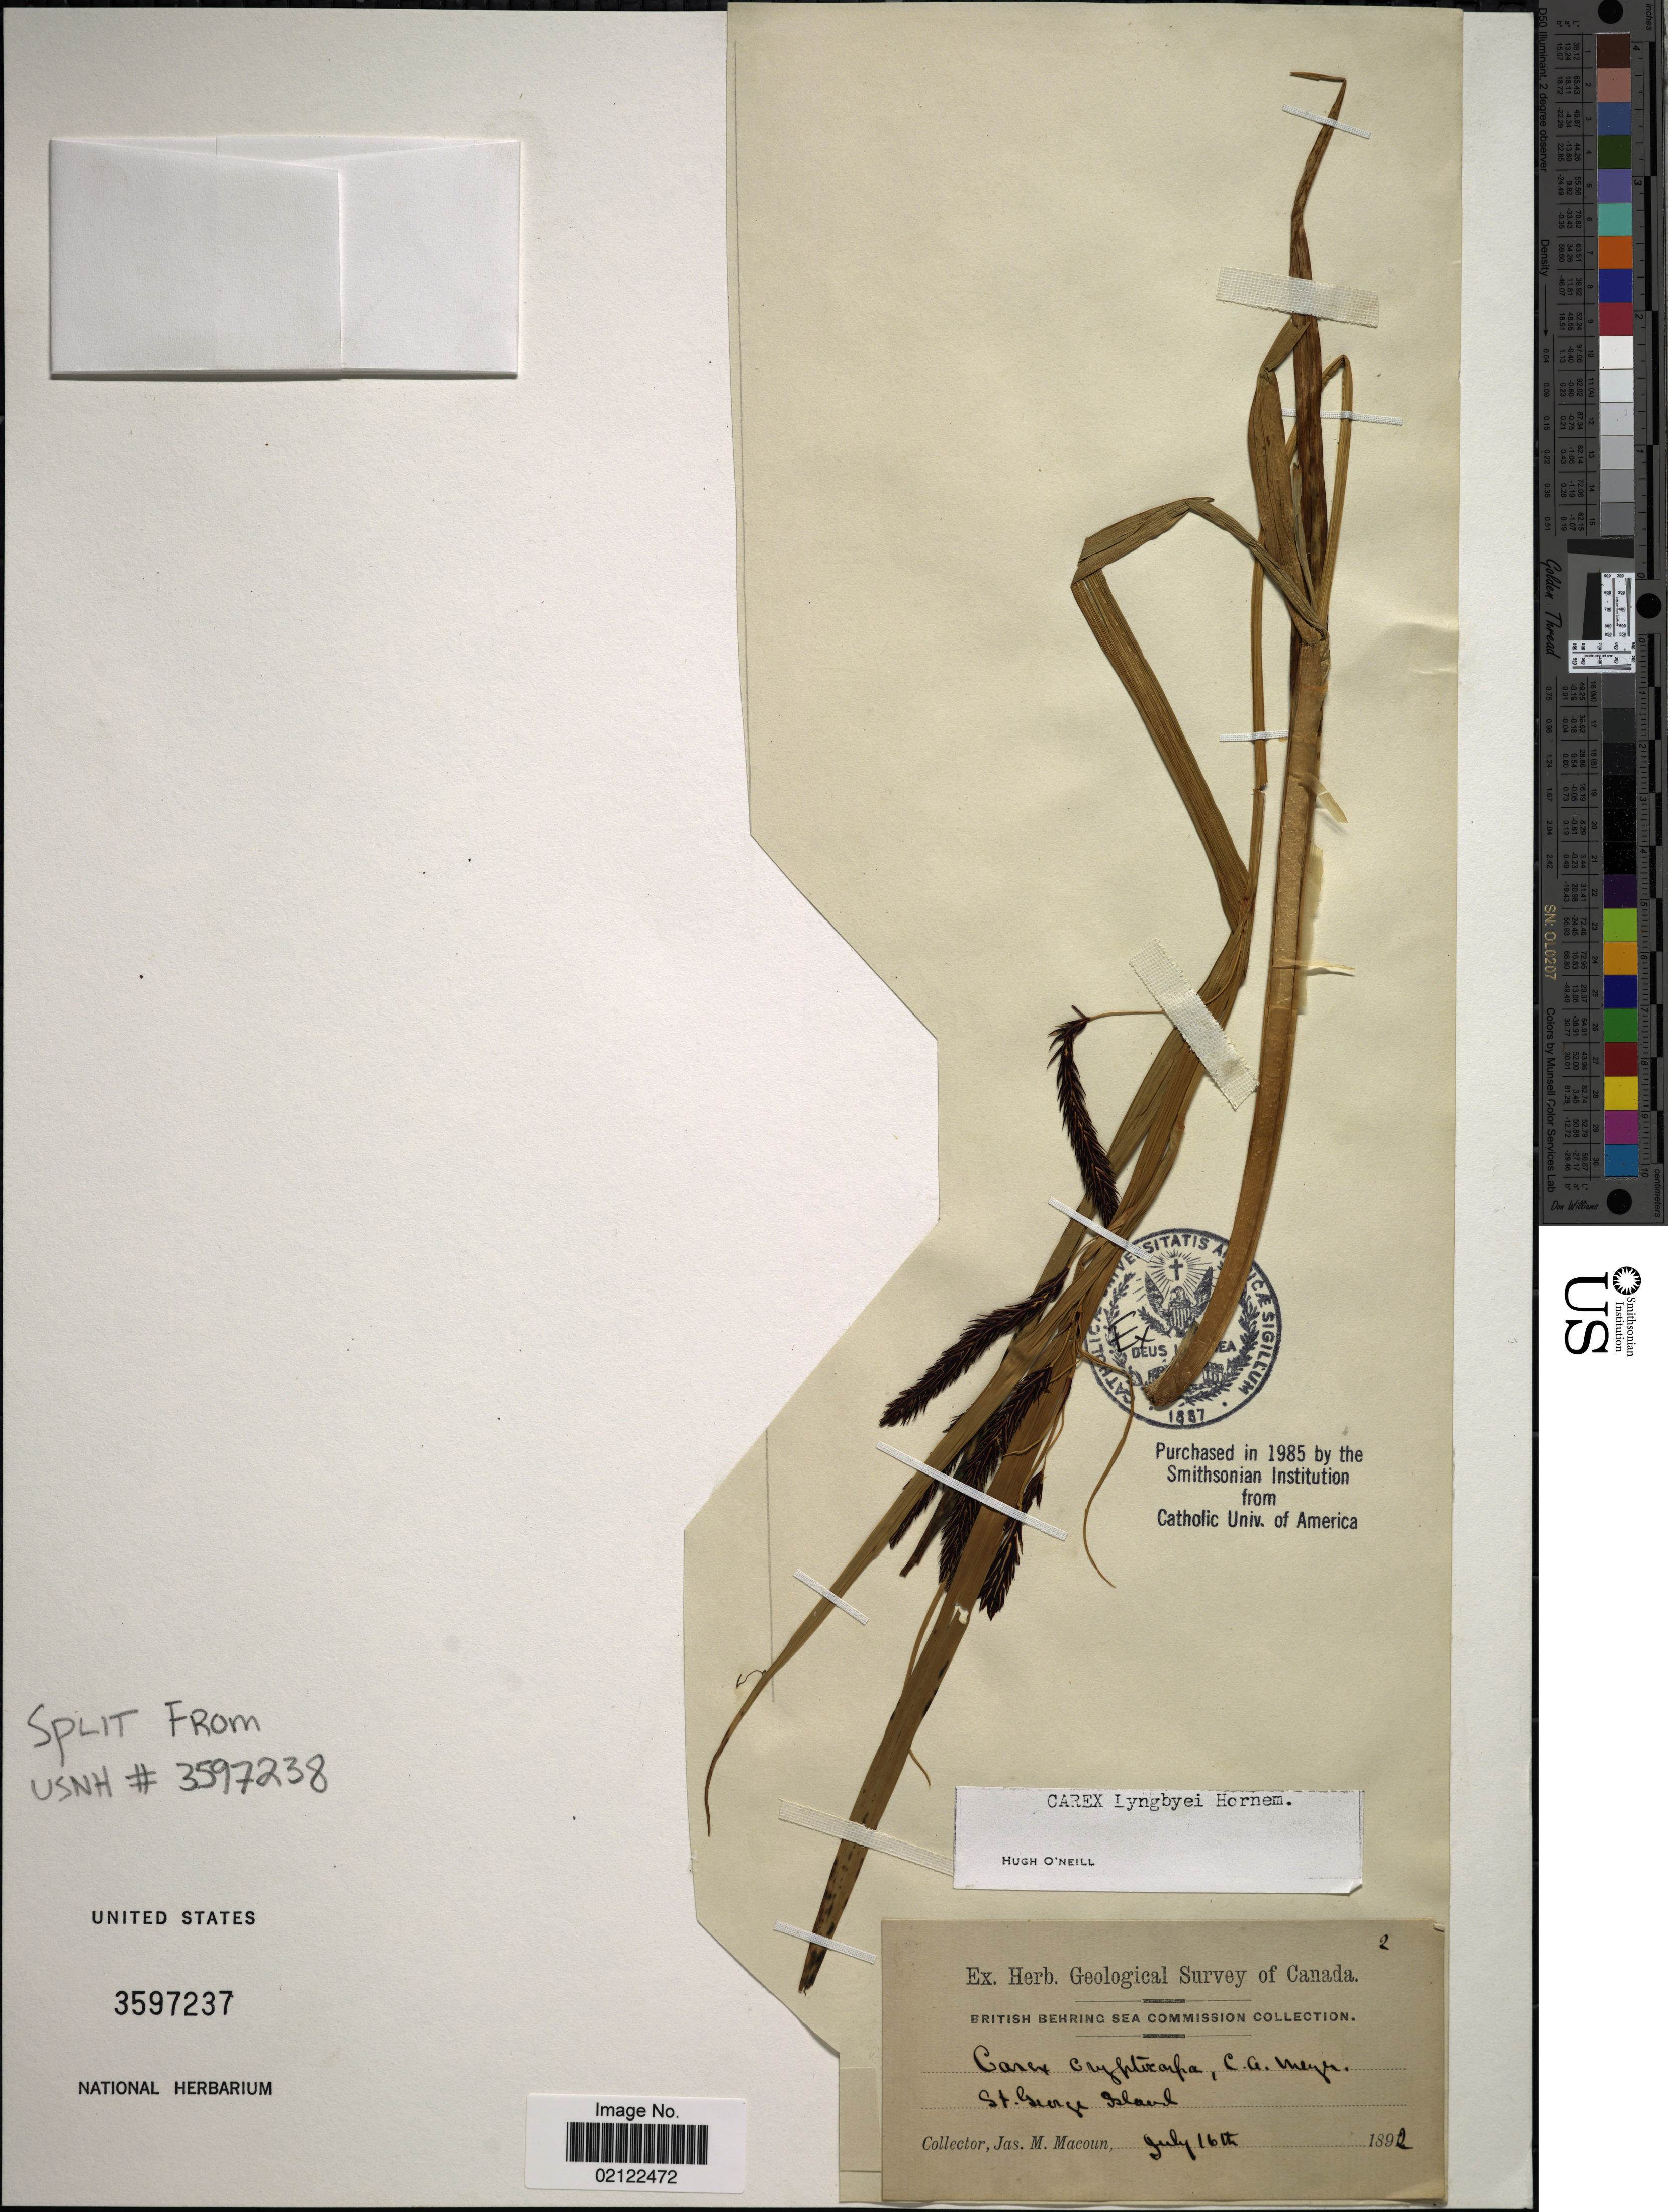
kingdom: Plantae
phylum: Tracheophyta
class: Liliopsida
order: Poales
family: Cyperaceae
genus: Carex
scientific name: Carex lyngbyei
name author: Hornem.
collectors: J. M. Macoun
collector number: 2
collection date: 1892-07-16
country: United States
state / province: Alaska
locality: St. George Island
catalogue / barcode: US 3597237